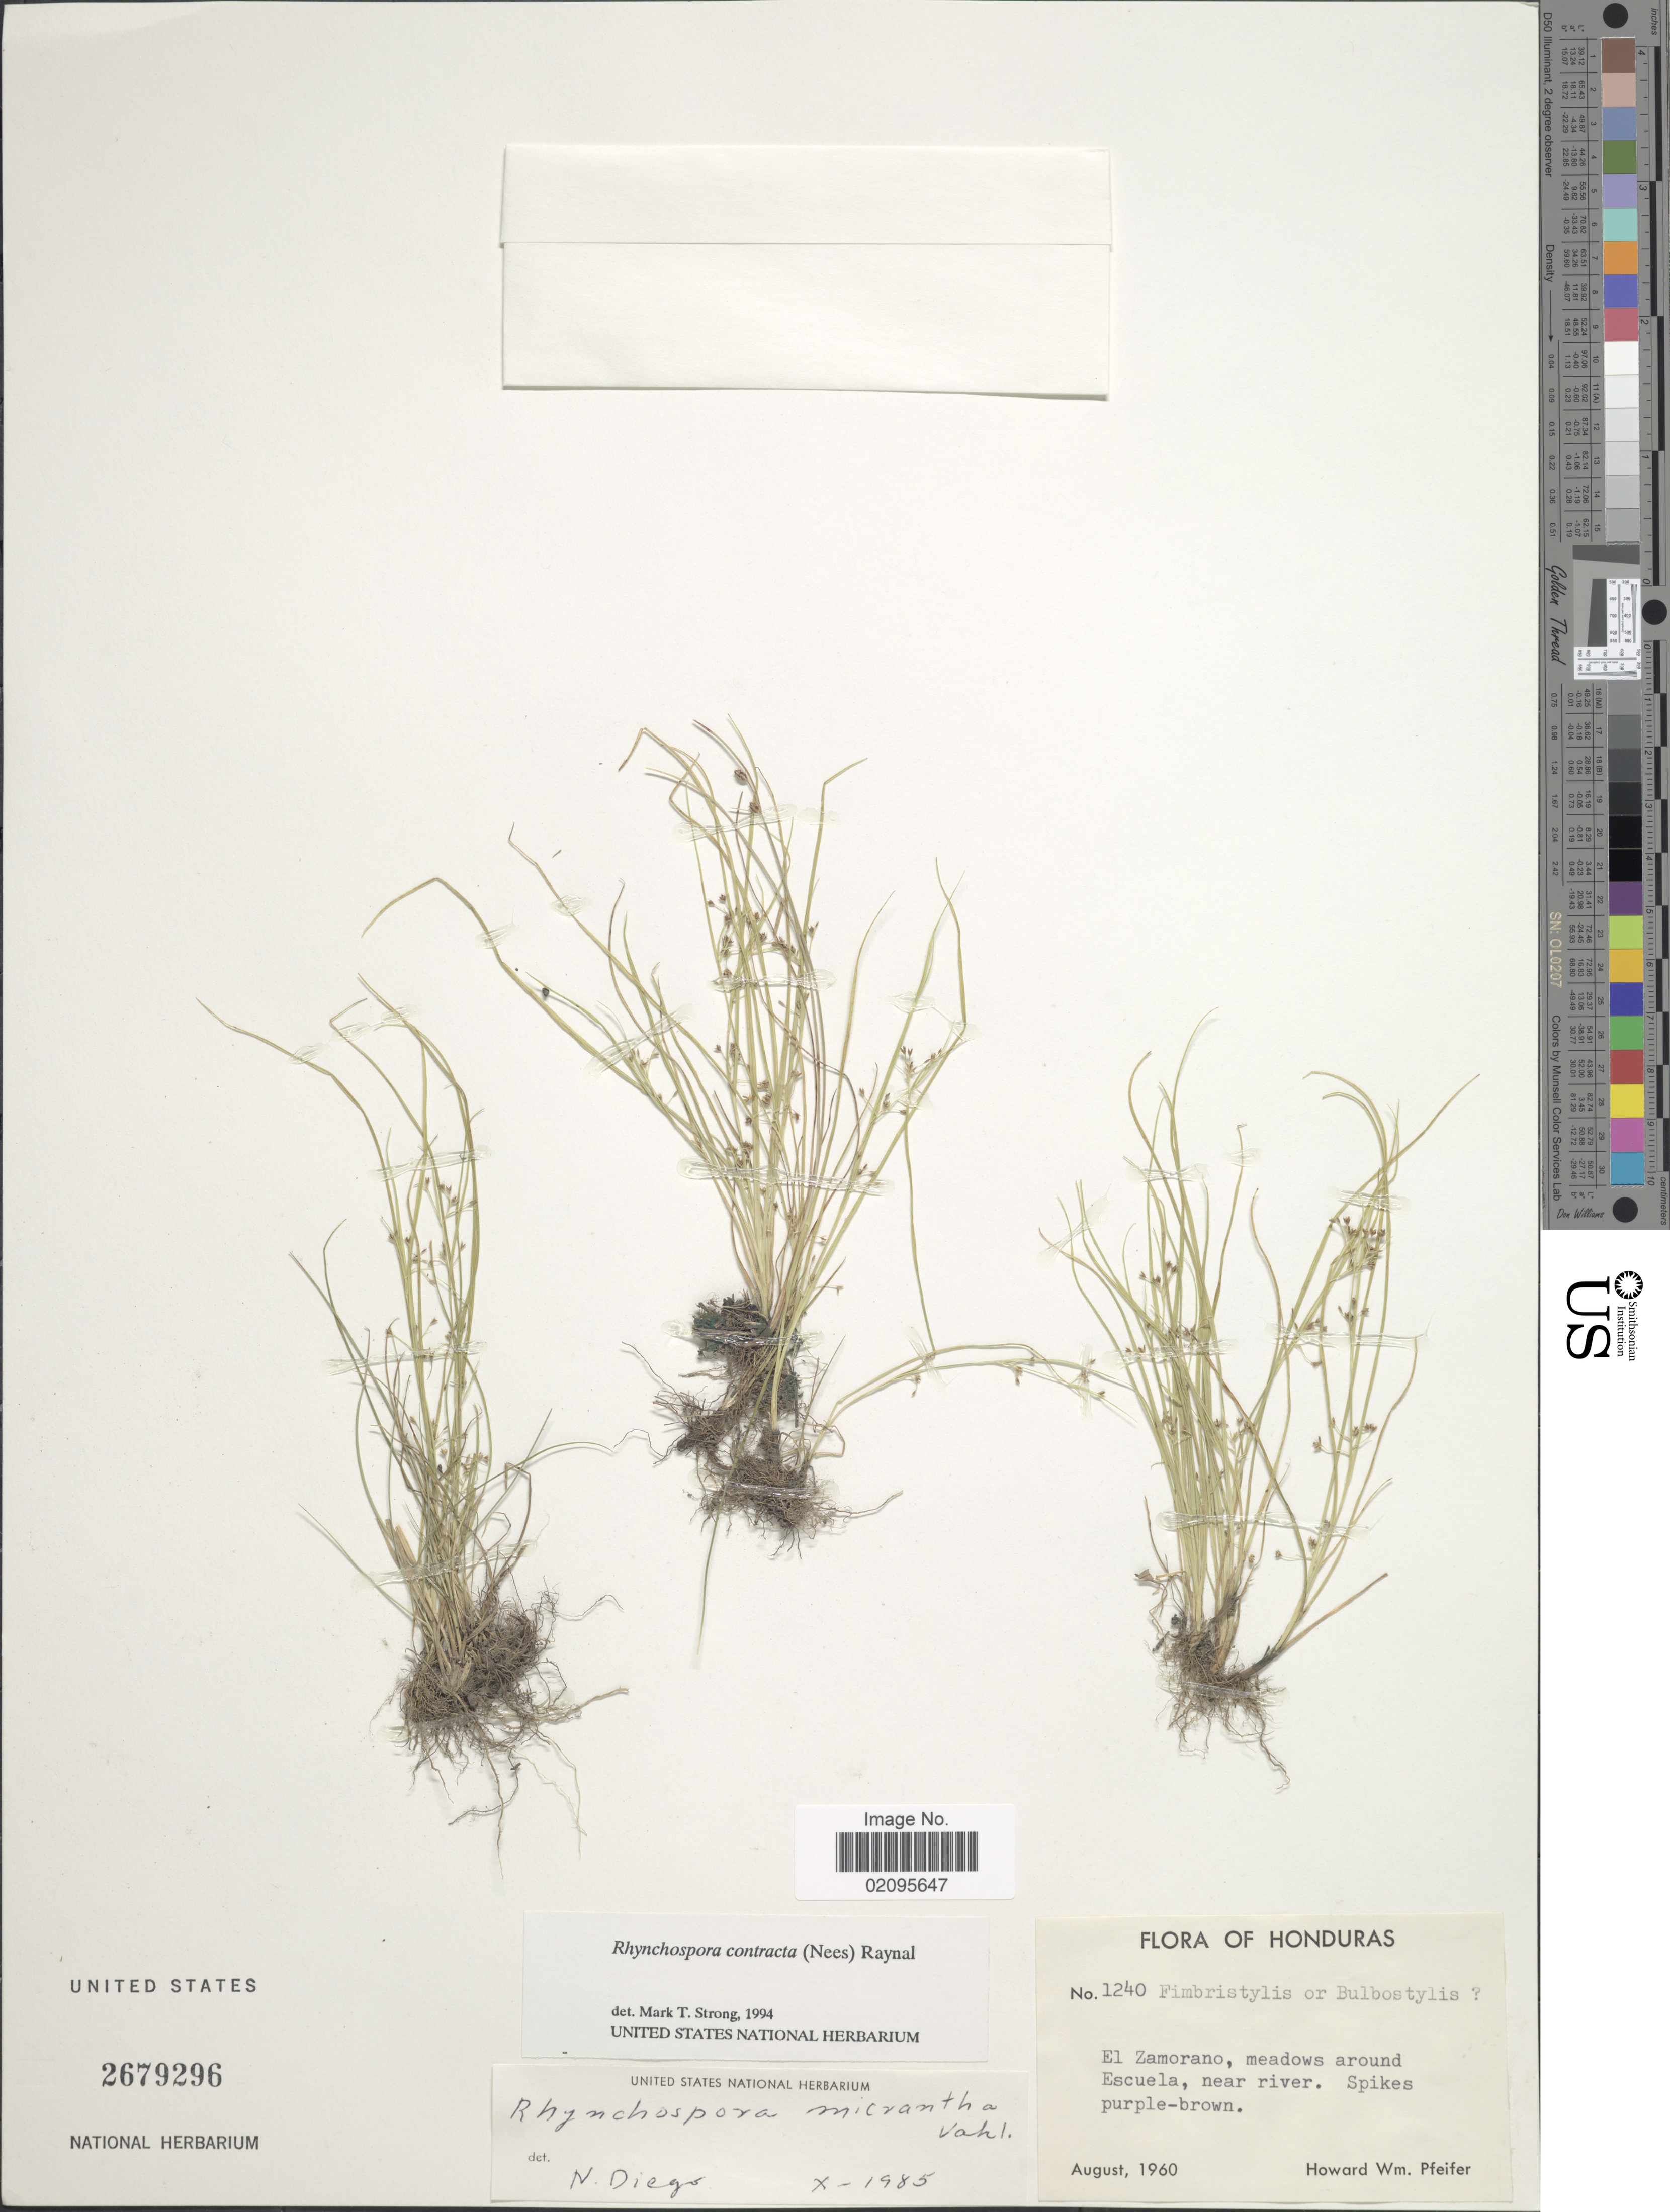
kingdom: Plantae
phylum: Tracheophyta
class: Liliopsida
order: Poales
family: Cyperaceae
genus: Rhynchospora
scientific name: Rhynchospora contracta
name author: (Nees) J. Raynal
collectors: H. W. Pfeifer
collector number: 1240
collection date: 1960-08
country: Honduras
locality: El Zamorano, meadows and Escuela, near river.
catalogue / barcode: US 2679296